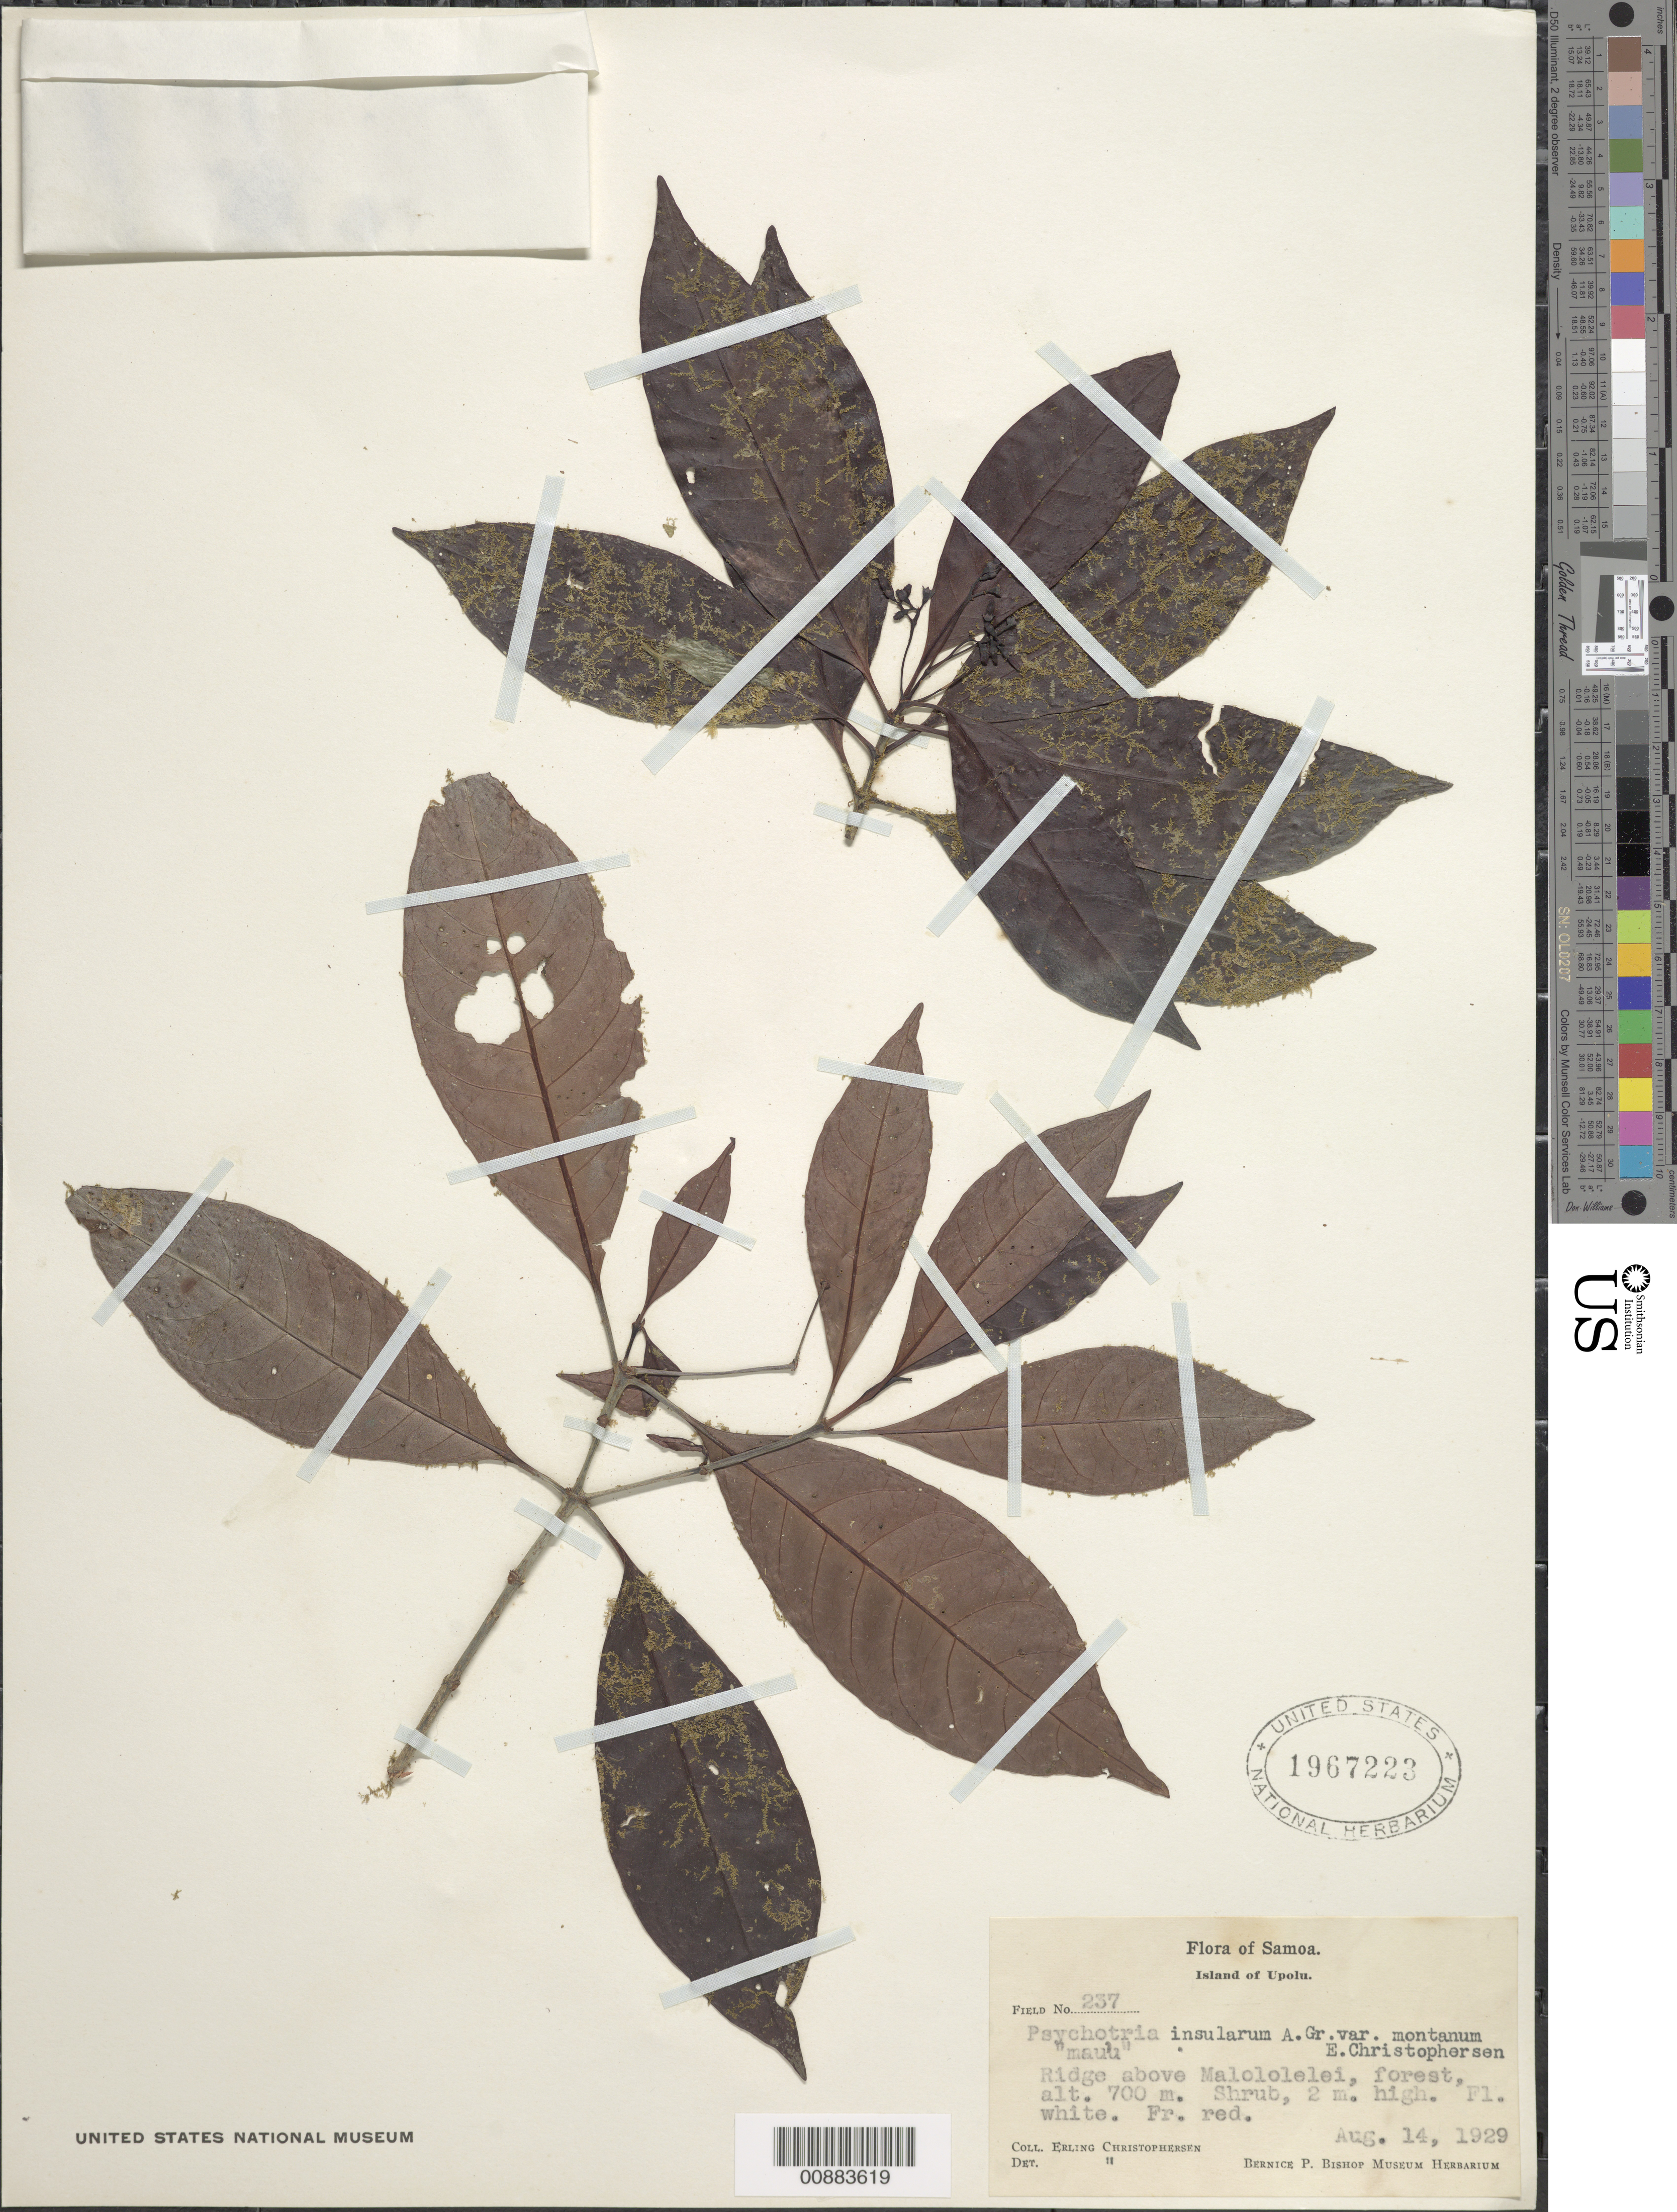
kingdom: Plantae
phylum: Tracheophyta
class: Magnoliopsida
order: Gentianales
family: Rubiaceae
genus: Psychotria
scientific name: Psychotria insularum var. montanum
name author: Christoph.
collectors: E. Christophersen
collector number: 237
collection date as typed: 14 Aug 1929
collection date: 1929-08-14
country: Samoa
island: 'Upolu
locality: Ridge above Malololelei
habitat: Forest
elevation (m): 700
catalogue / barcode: US 1967223